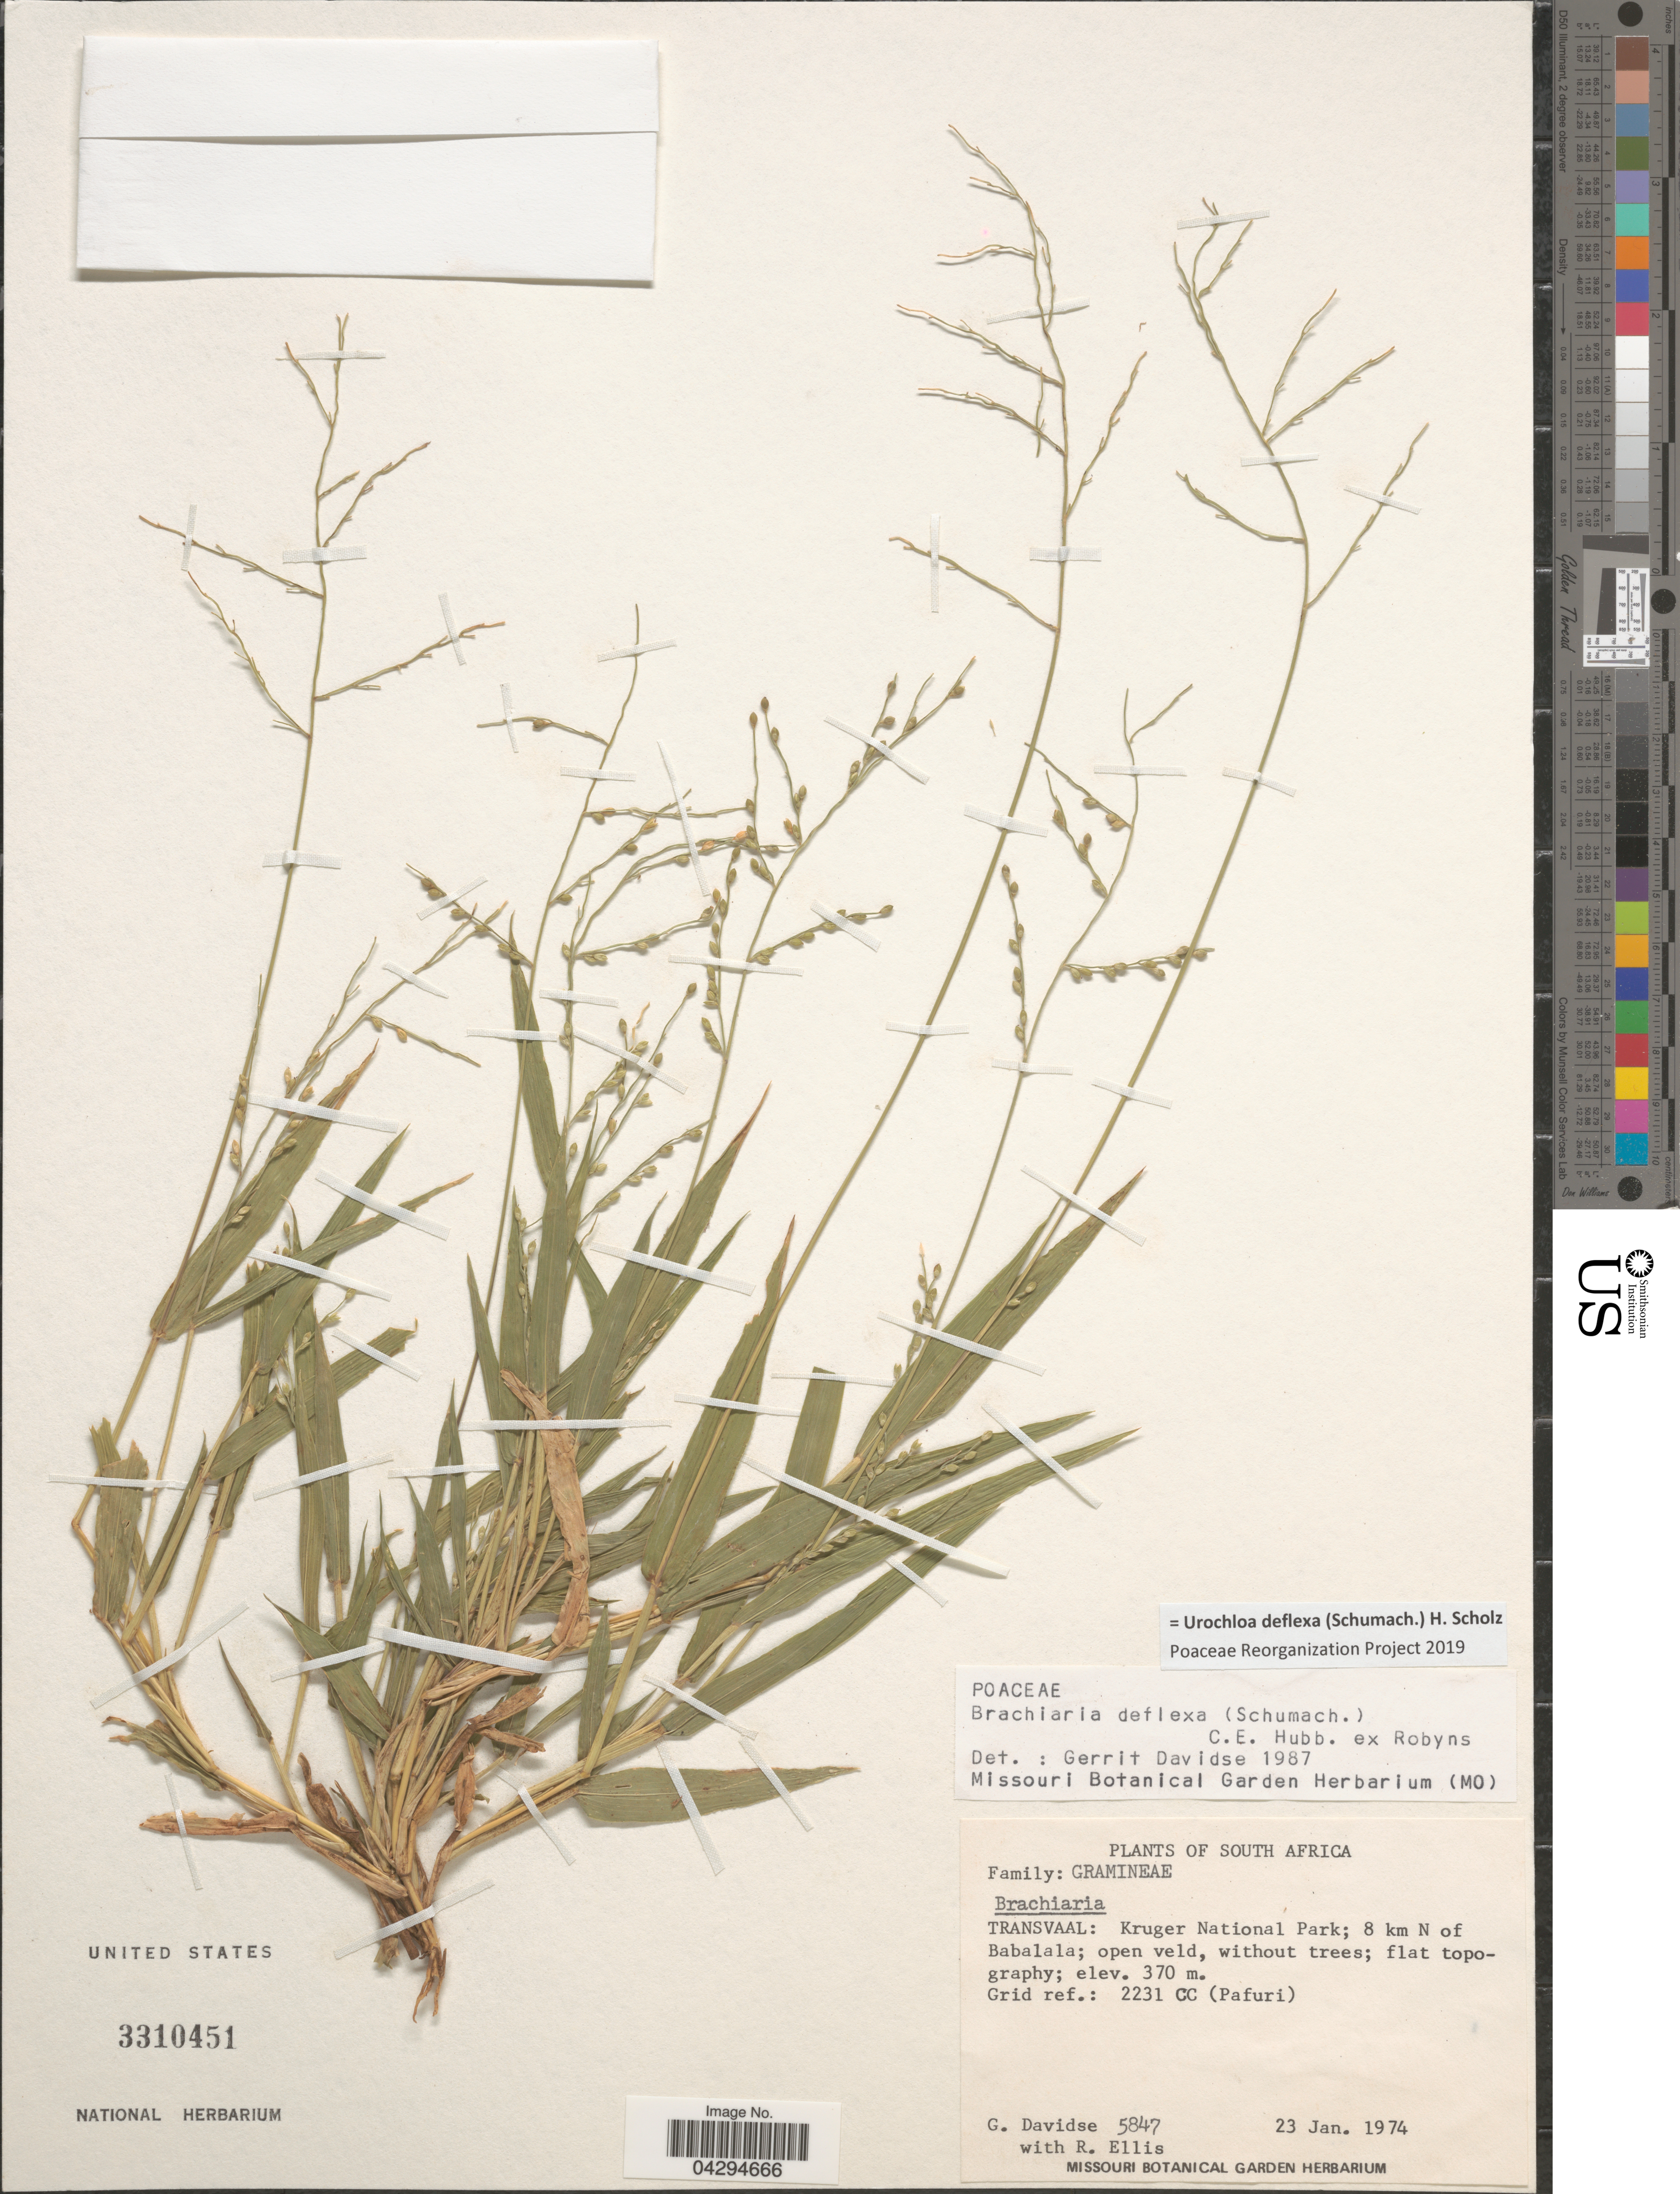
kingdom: Plantae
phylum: Tracheophyta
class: Liliopsida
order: Poales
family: Poaceae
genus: Urochloa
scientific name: Urochloa deflexa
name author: (Schumach.) H. Scholz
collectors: G. Davidse & R. Ellis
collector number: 5847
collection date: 1974-01-23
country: South Africa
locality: Transvaal: Kruger National Park; 8 km N of Babalala; open veld. Grid ref.: 2231 CC (Pafuri).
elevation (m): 370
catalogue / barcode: US 3310451